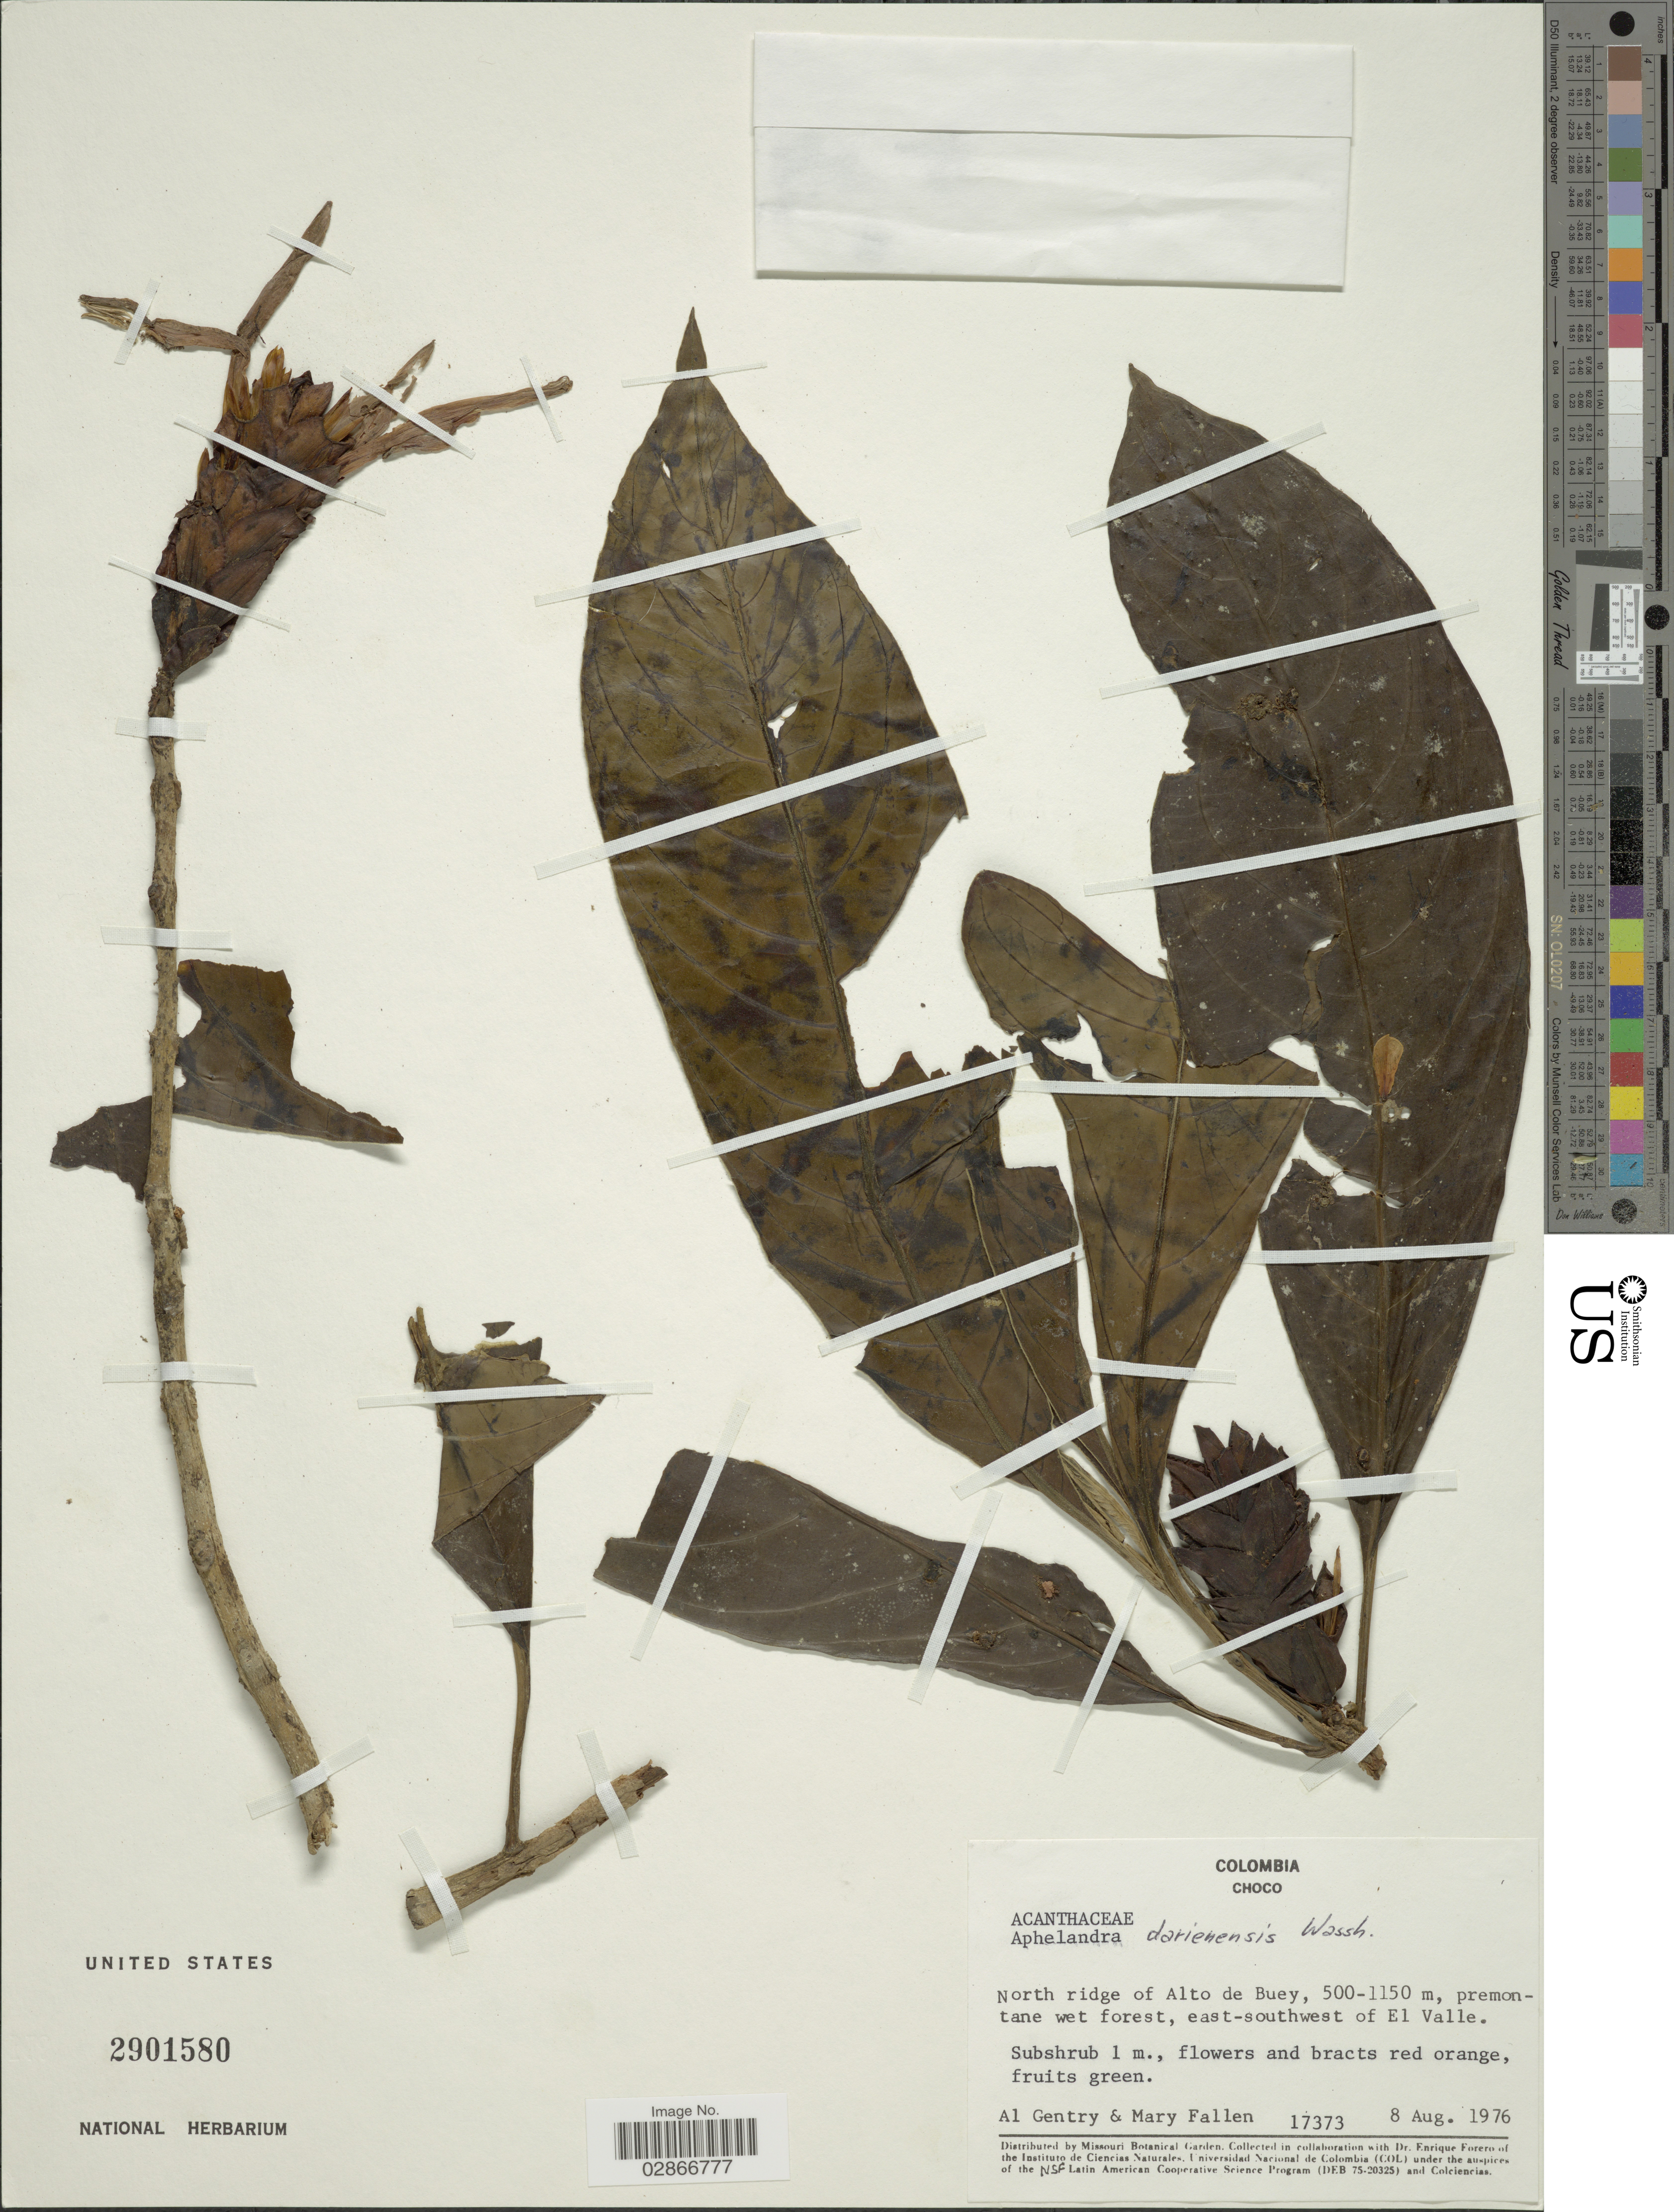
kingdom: Plantae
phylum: Tracheophyta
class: Magnoliopsida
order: Lamiales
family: Acanthaceae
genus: Aphelandra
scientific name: Aphelandra darienensis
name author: Wassh.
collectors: A. H. Gentry & M. Fallen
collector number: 17373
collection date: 1976-08-08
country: Colombia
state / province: Chocó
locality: North ridge of Alto de Buey, east-southwest of El Valle.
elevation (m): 500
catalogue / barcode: US 2901580